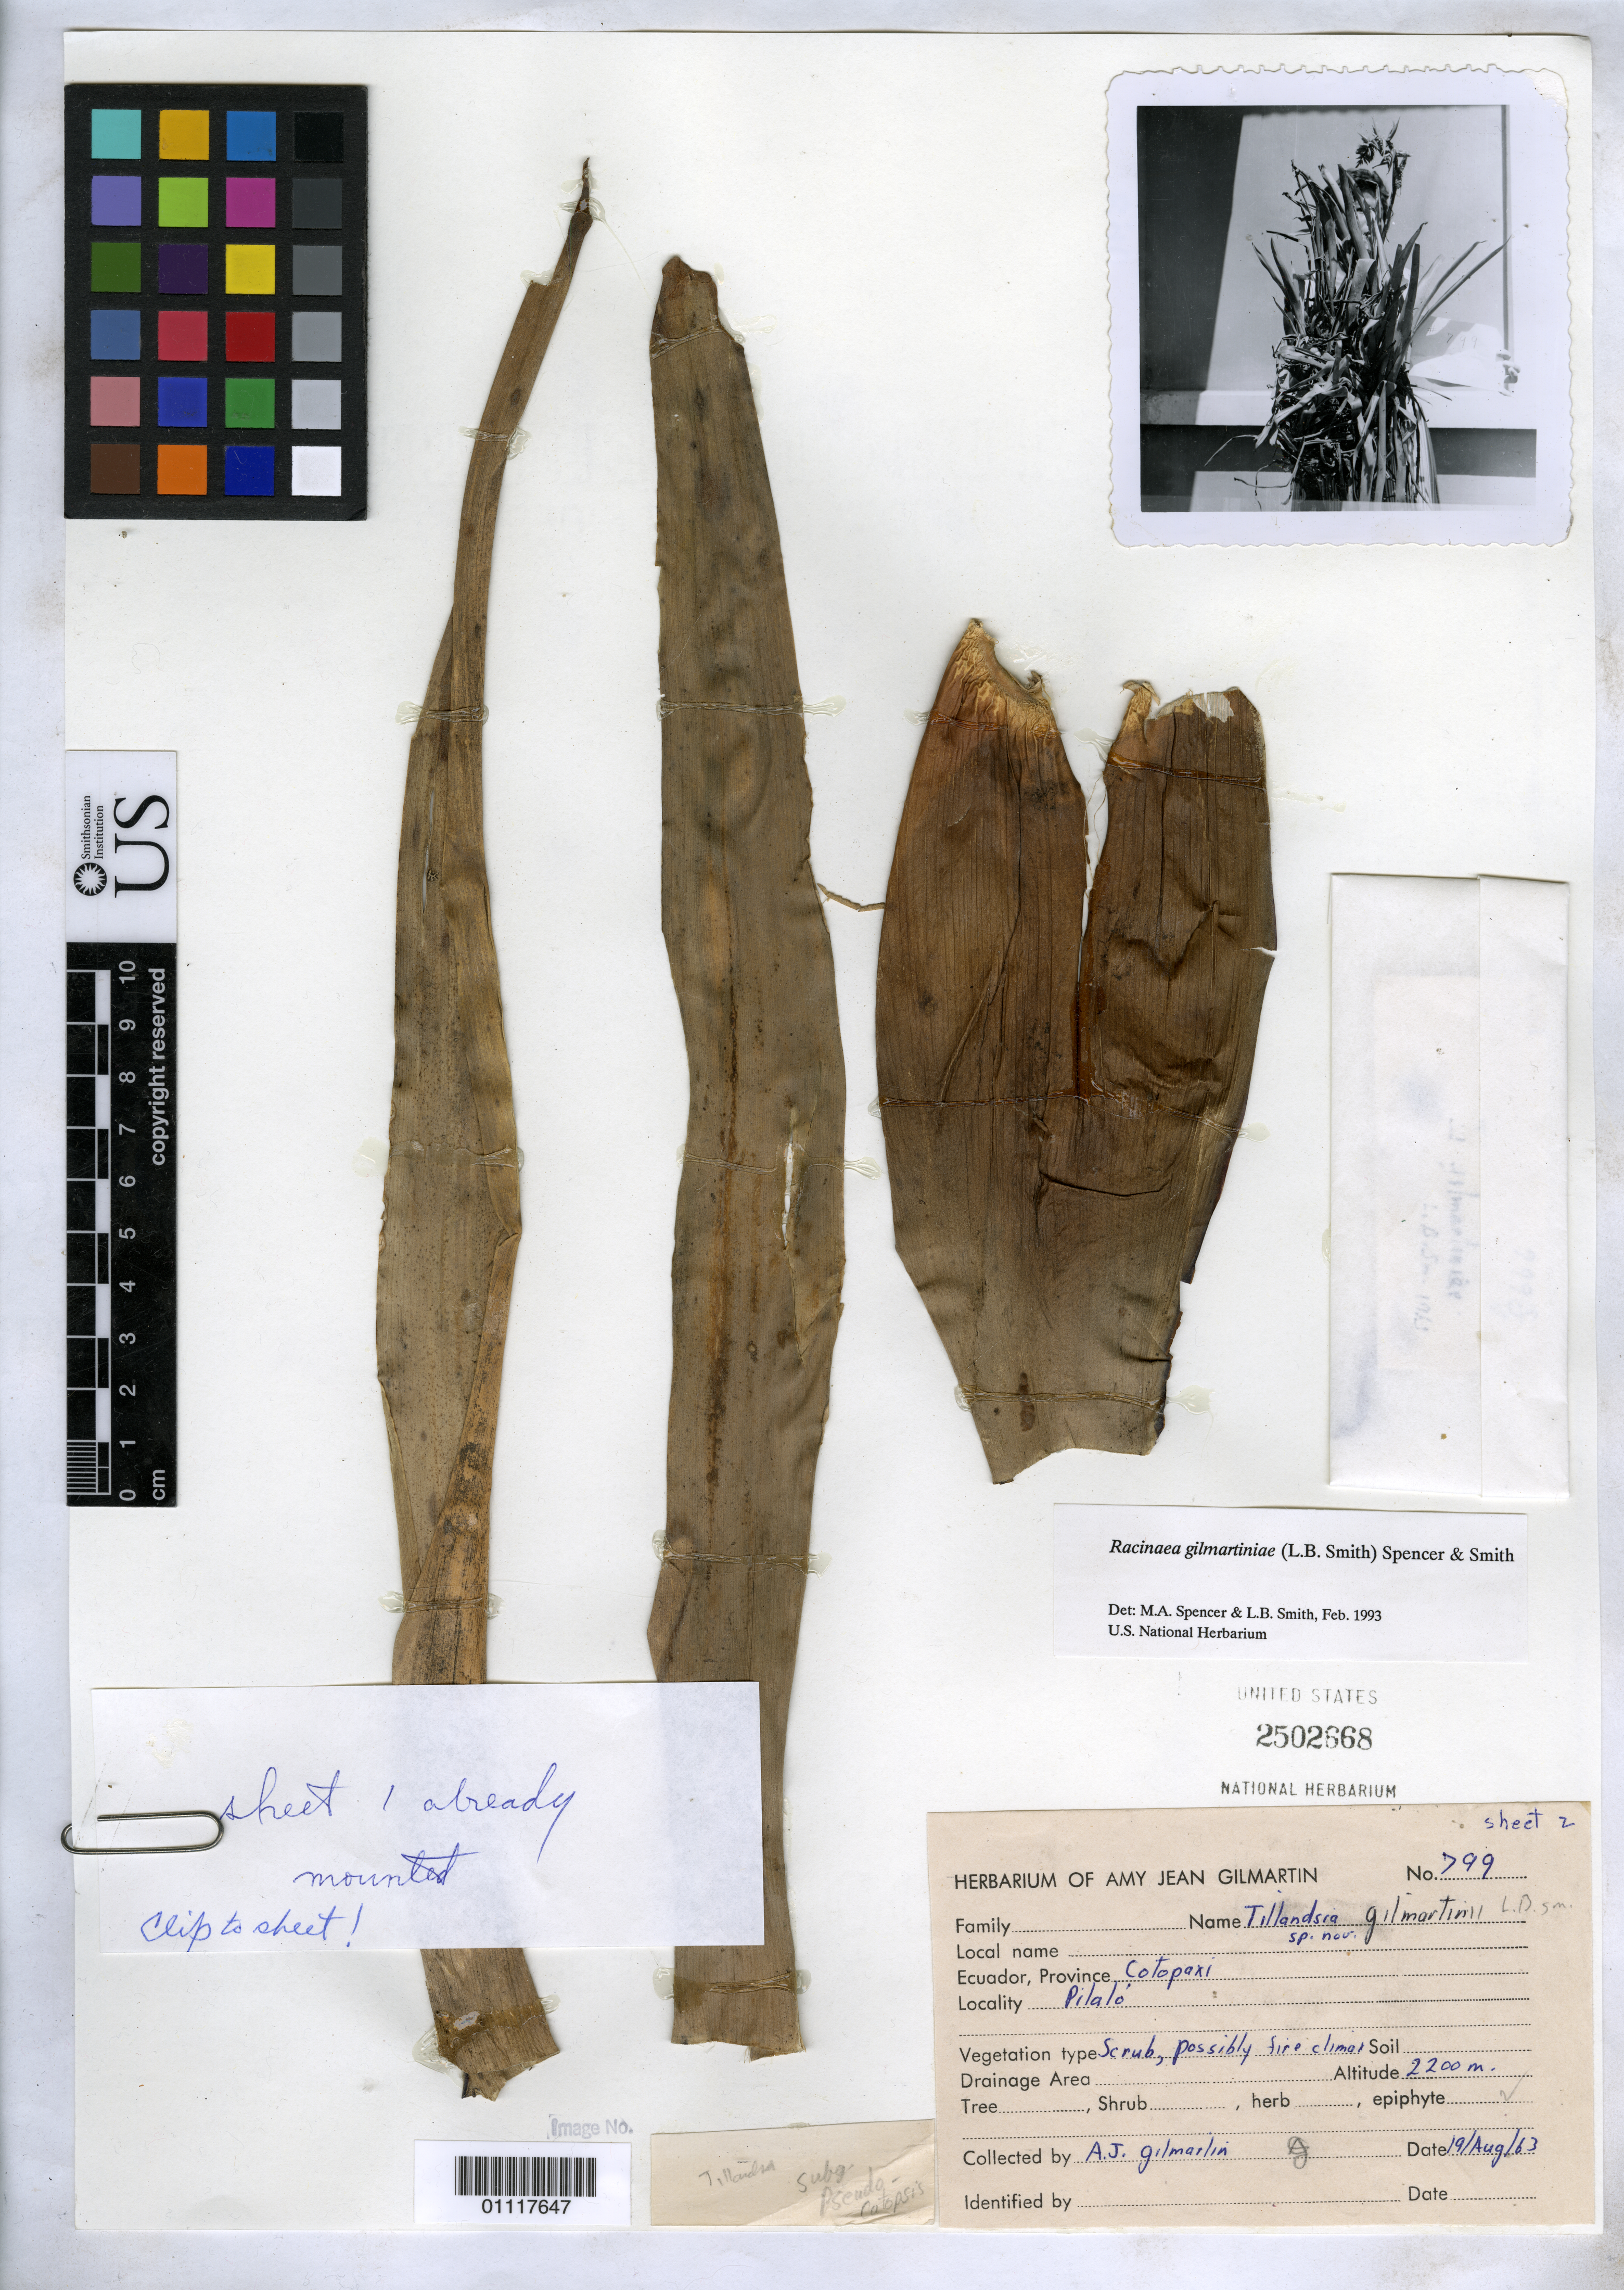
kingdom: Plantae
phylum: Tracheophyta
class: Liliopsida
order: Poales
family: Bromeliaceae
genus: Tillandsia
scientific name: Tillandsia gilmartiniae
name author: L.B. Sm.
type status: Isotype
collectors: A. J. Gilmartin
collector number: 799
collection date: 1963-08-19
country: Ecuador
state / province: Cotopaxi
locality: Pilalo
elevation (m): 2200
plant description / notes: Protologue and the other US sheet cite date as 19 Aug. 1962.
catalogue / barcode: US 2502668